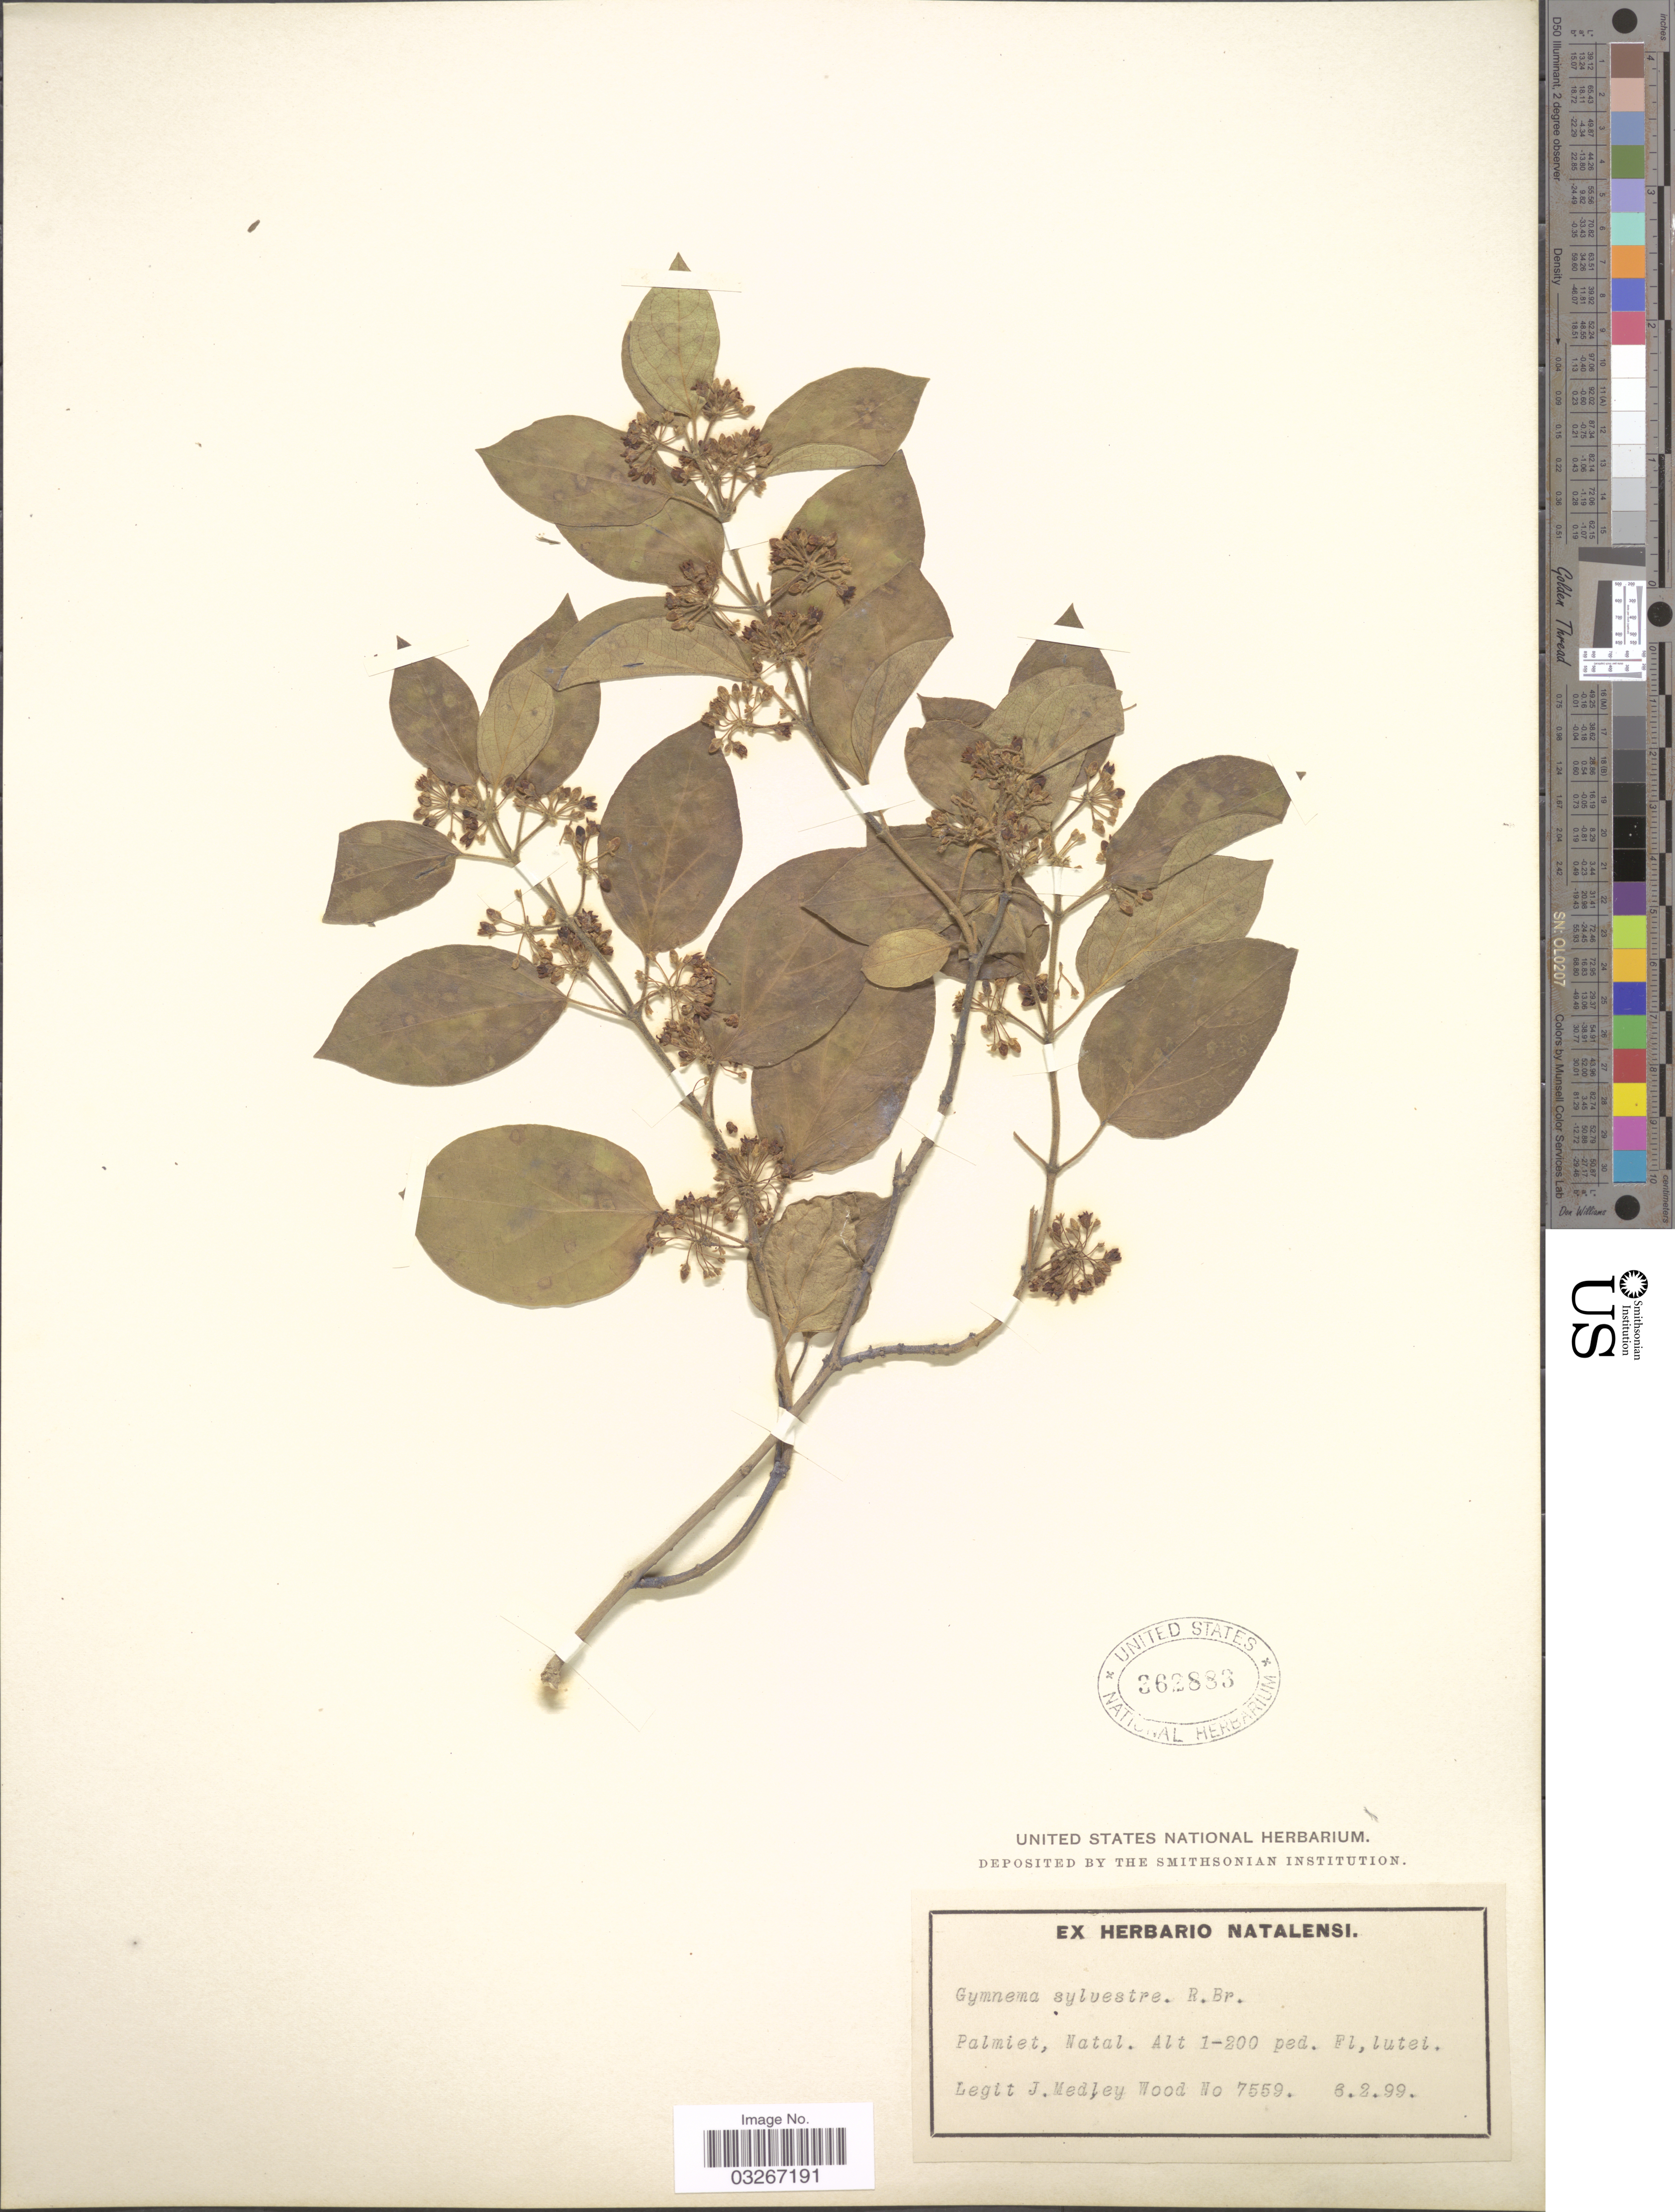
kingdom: Plantae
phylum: Tracheophyta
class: Magnoliopsida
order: Gentianales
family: Apocynaceae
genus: Gymnema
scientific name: Gymnema sylvestre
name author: (Retz.) R. Br. ex Schult. in Roem. & Schult.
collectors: J. M. Wood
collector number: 7559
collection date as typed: Transcribed d/m/y: 6/2/99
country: South Africa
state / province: KwaZulu-Natal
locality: Palmiet, Natal.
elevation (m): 0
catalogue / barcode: US 362883